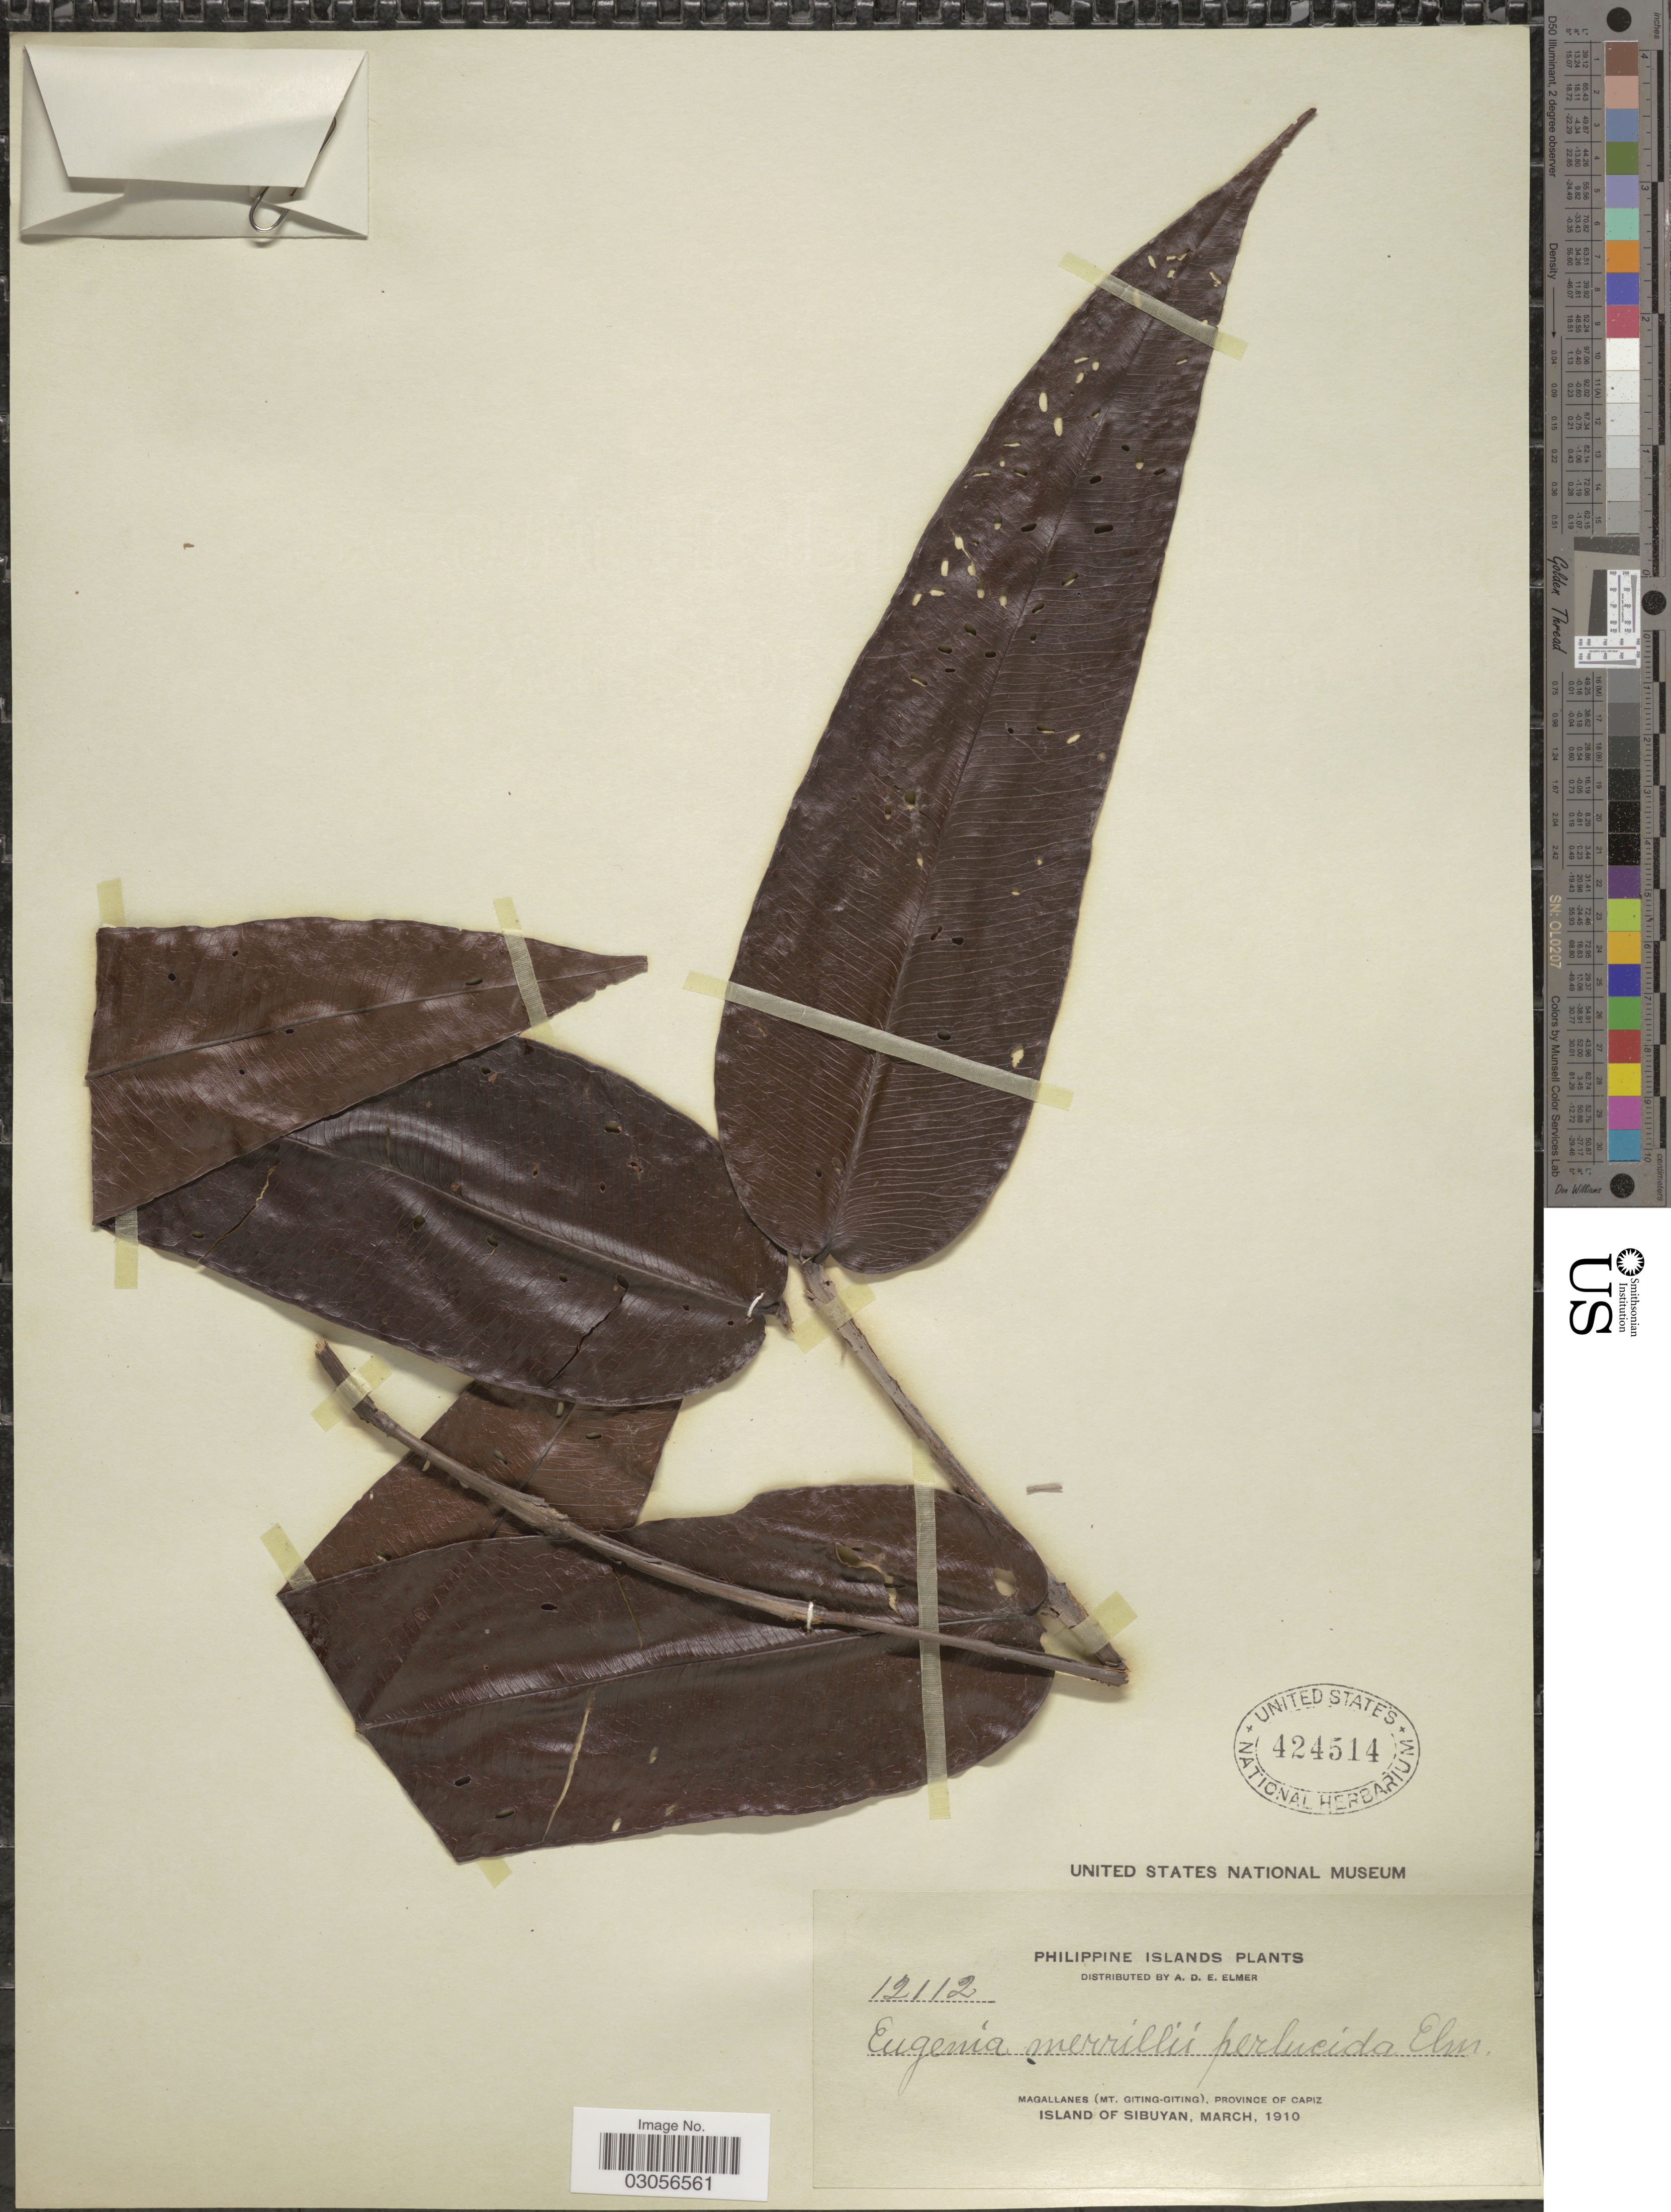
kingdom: Plantae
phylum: Tracheophyta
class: Magnoliopsida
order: Myrtales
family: Myrtaceae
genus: Syzygium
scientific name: Syzygium mauritsii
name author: Govaerts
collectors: A. D. E. Elmer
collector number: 12112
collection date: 1910-03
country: Philippines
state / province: Western Visayas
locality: Philippine Islands, Magallanes (Mt. Giting-Giting), Province of Capiz, Island of Sibuyan.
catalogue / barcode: US 424514